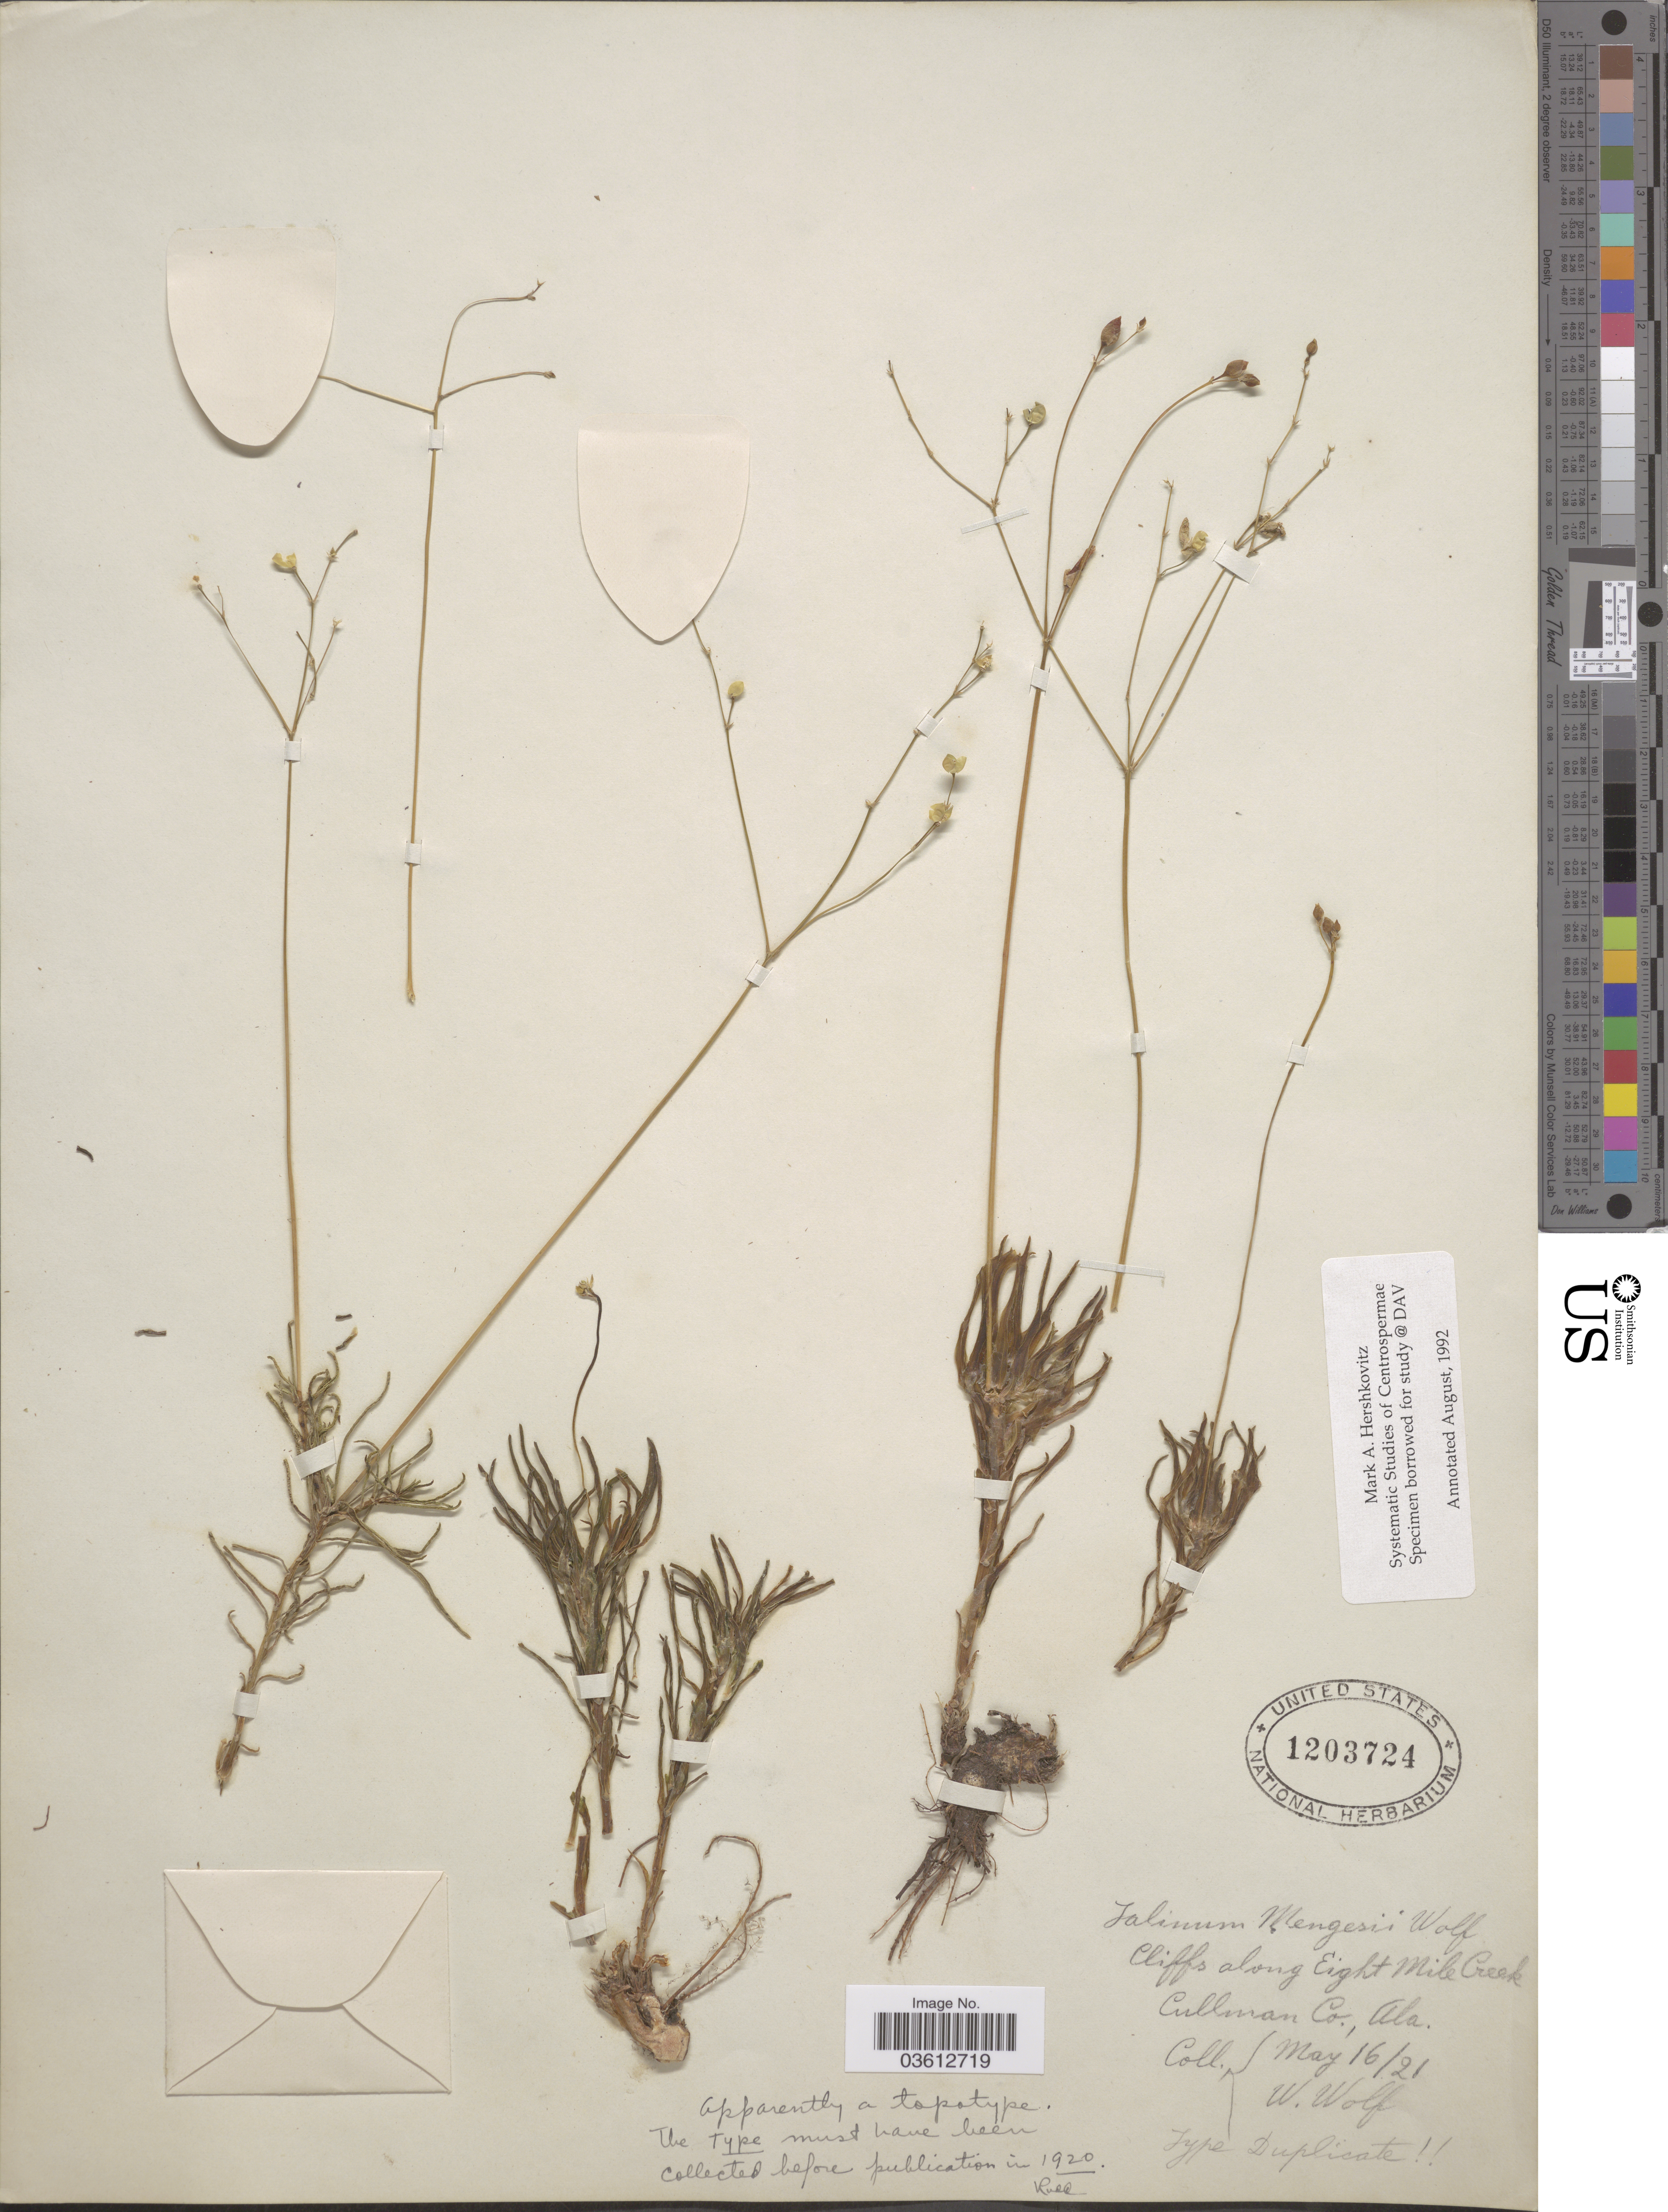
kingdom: Plantae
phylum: Tracheophyta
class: Magnoliopsida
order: Caryophyllales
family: Talinaceae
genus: Talinum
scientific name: Talinum mengesii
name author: W. Wolf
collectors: W. Wolf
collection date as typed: Transcribed d/m/y: 16/5/21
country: United States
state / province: Alabama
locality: Cliffs along Eight Mile Creek Cullman Co.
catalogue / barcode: US 1203724